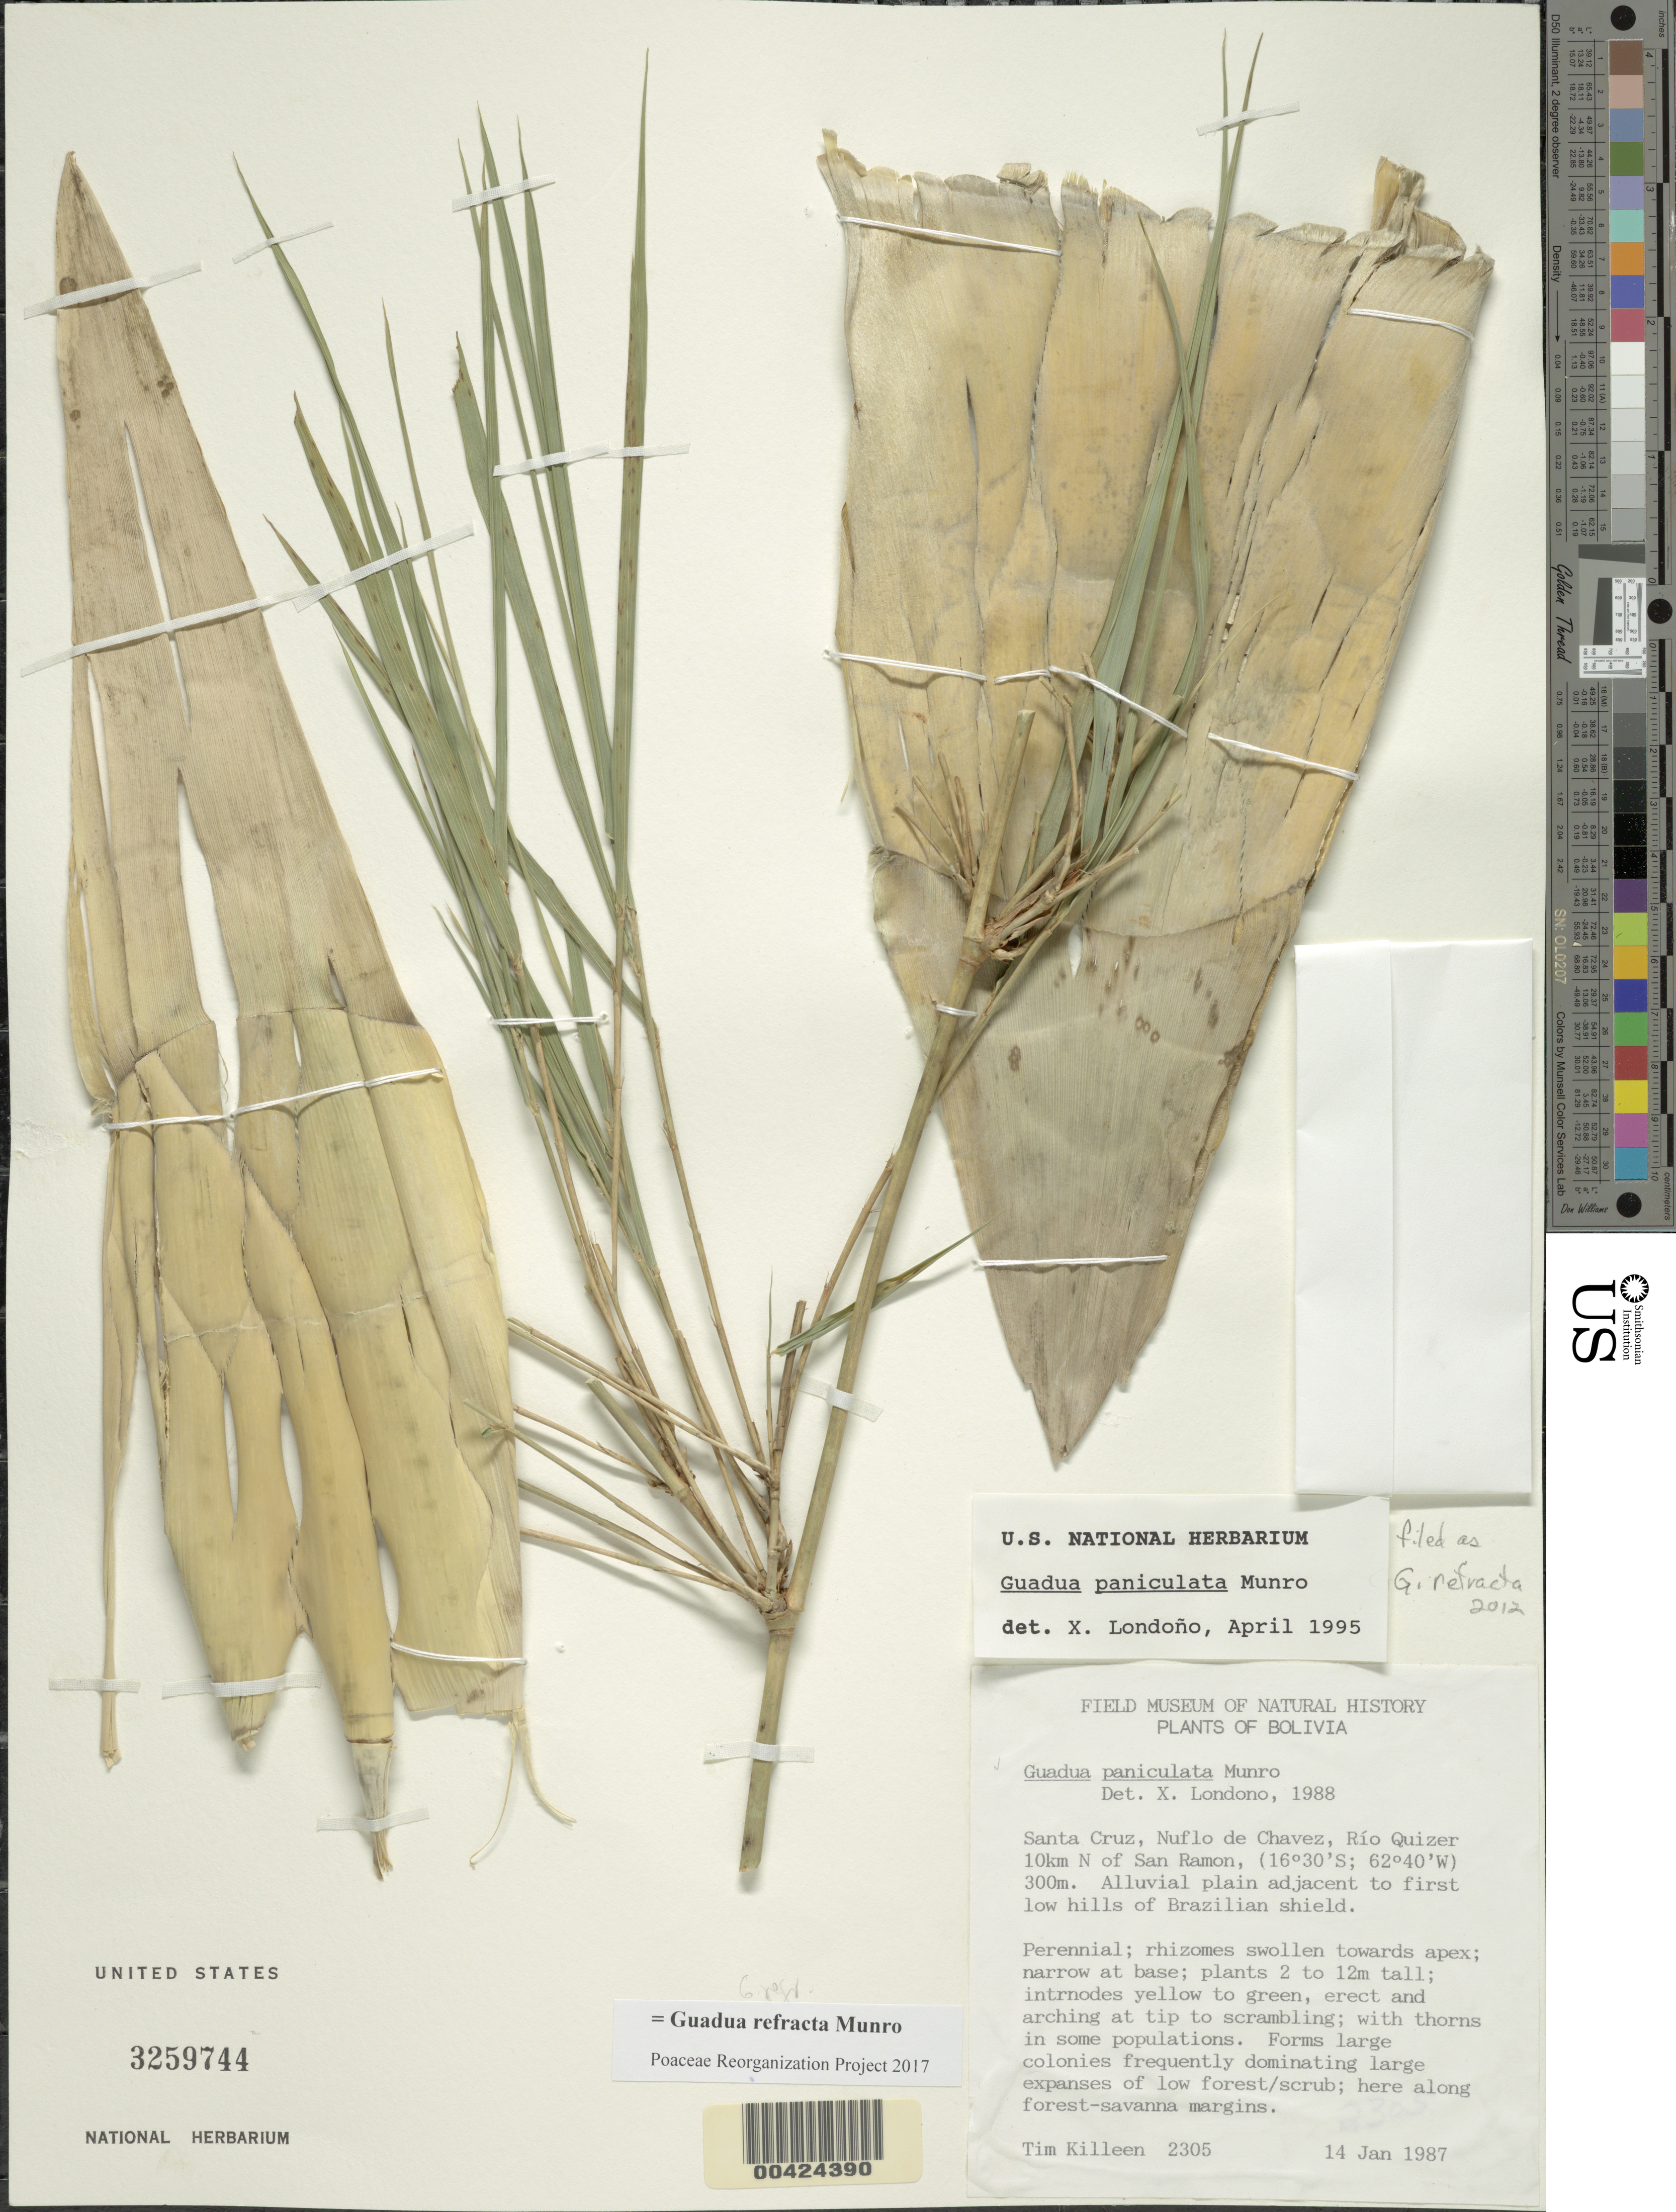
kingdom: Plantae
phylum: Tracheophyta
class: Liliopsida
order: Poales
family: Poaceae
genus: Guadua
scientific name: Guadua refracta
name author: Munro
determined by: Londoño, X., (TULV), Jardin Botanico "Juan Maria Cespedes"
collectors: T. Killeen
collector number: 2305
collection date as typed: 14 Jan 1987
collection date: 1987-01-14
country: Bolivia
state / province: Santa Cruz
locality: Nufles de Chavez, Rio Quizer, 10 km N of San Ramon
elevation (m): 300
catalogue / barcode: US 3259744